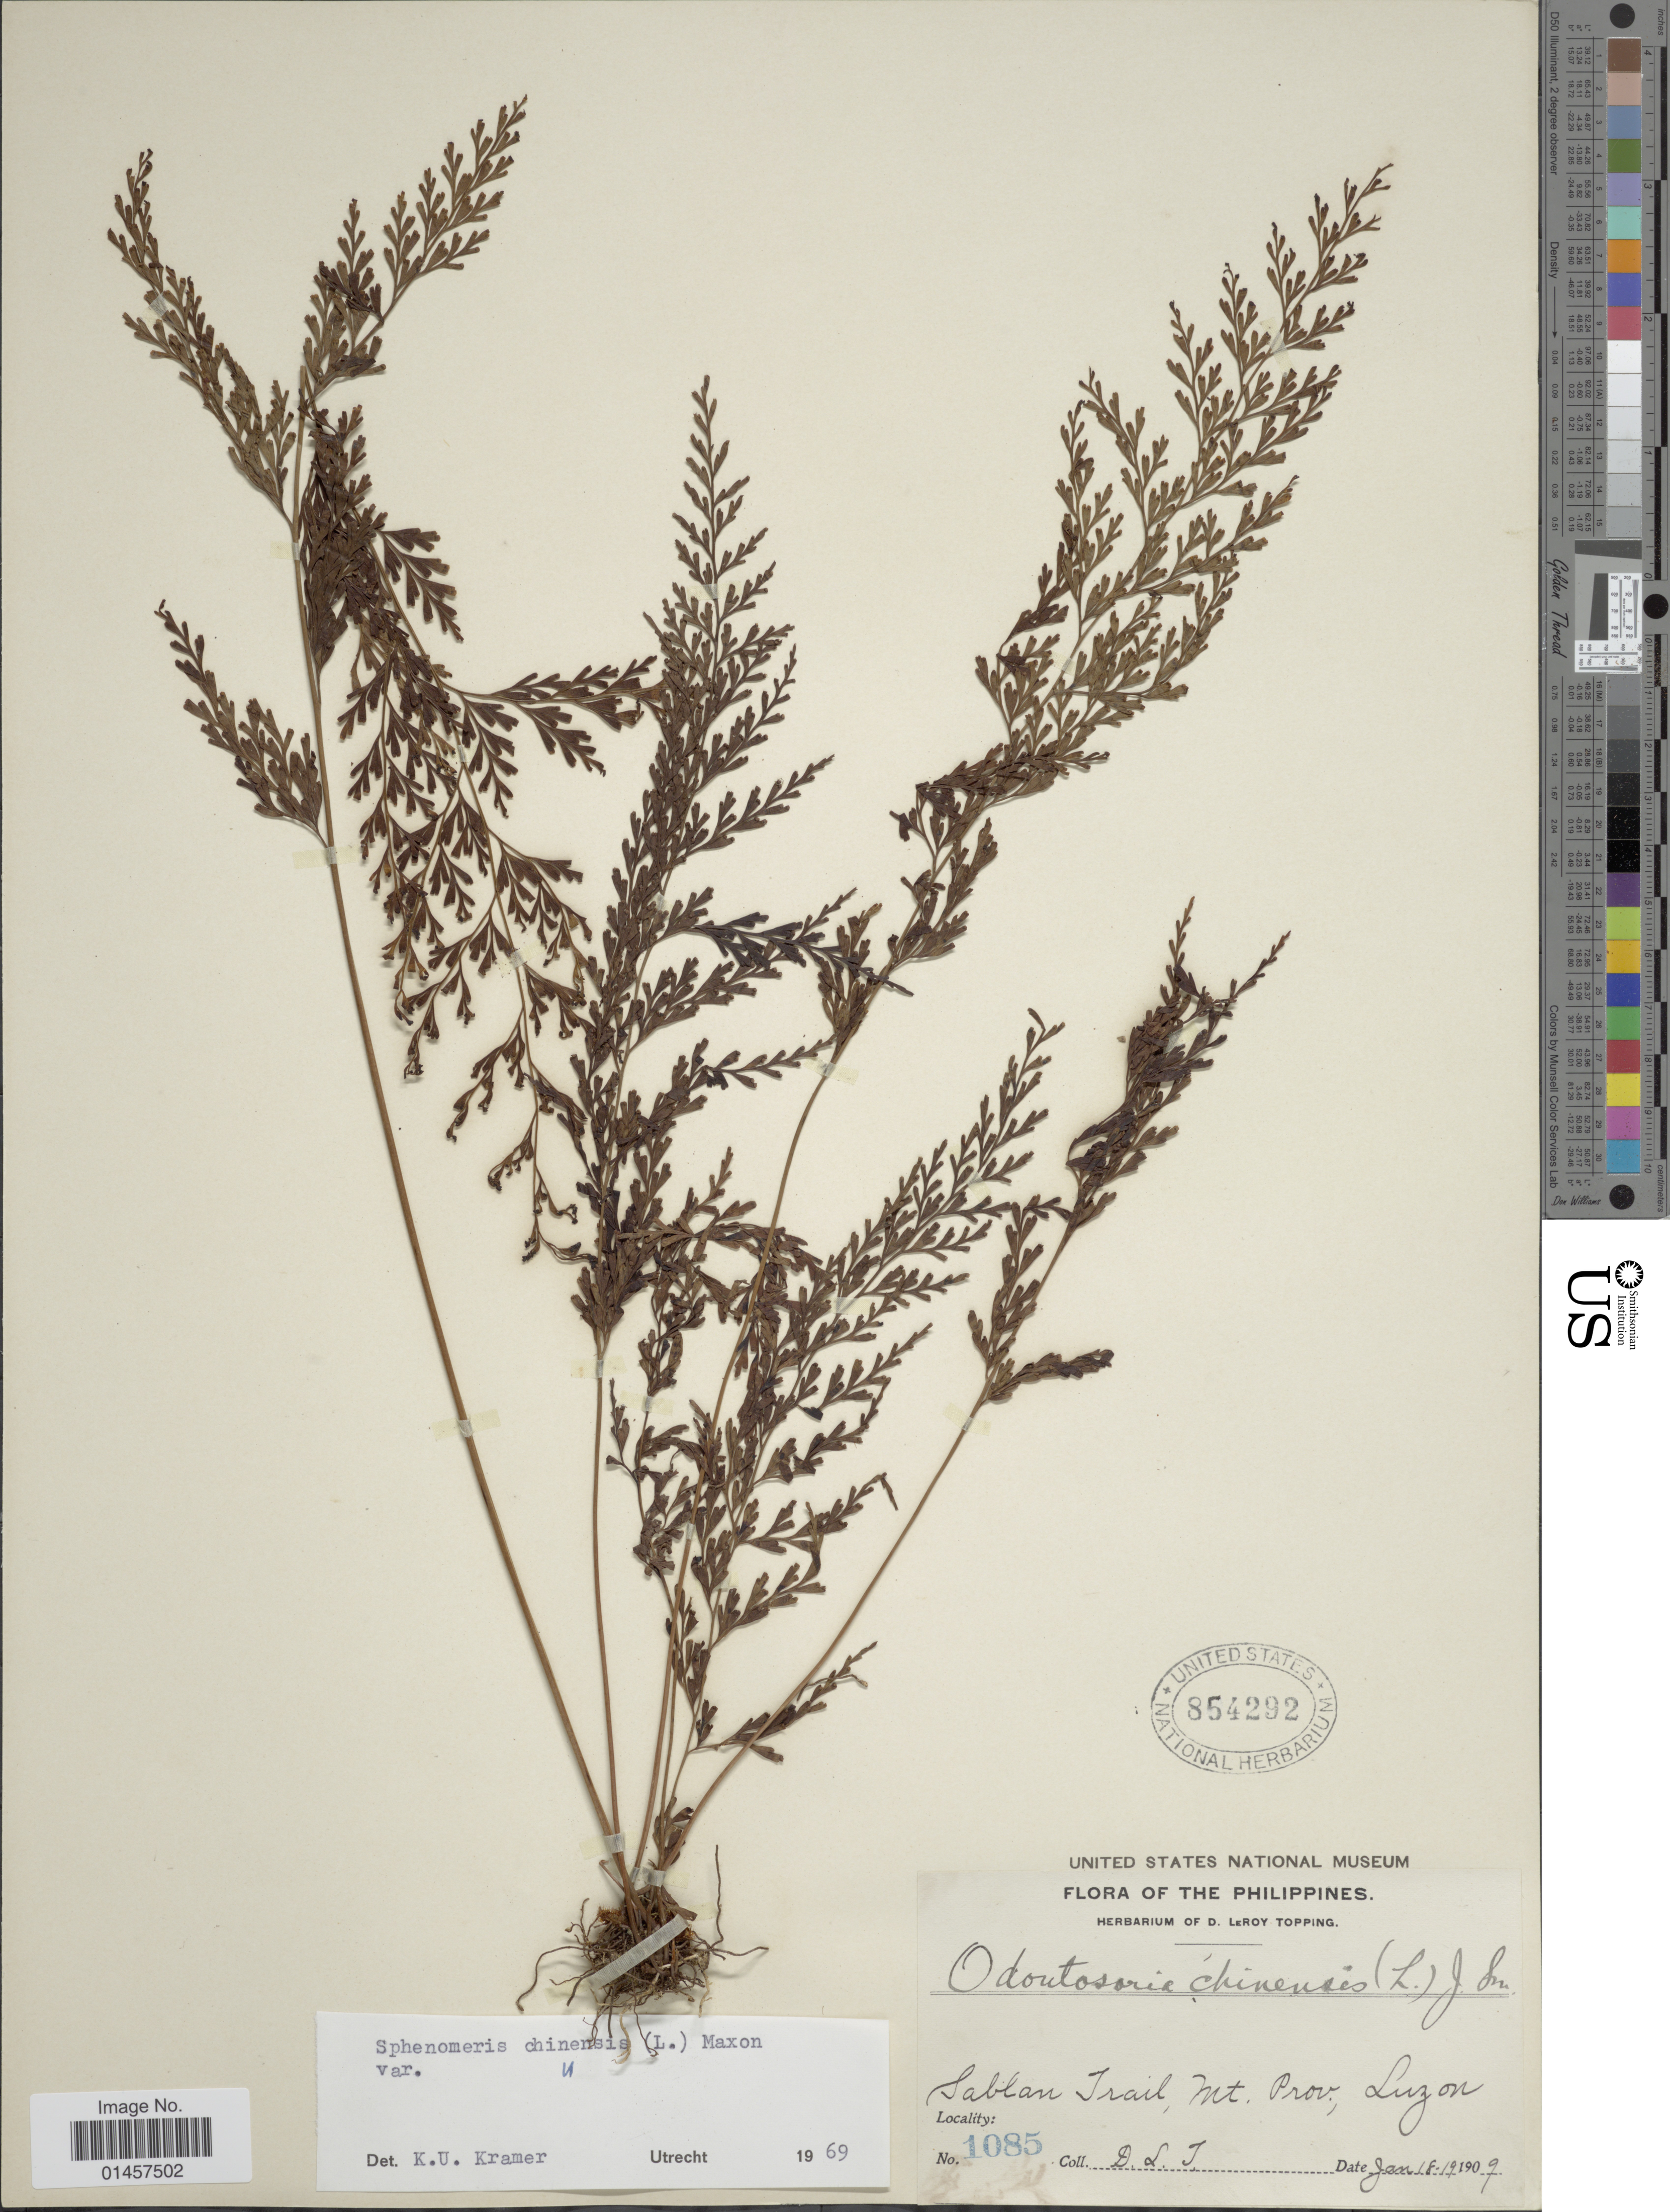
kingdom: Plantae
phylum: Tracheophyta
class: Polypodiopsida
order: Polypodiales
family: Lindsaeaceae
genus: Sphenomeris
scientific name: Sphenomeris chinensis var. chinensis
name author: (L.) Maxon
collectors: D. L. Topping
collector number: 1085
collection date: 1909-01-18/1909-01-19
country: Philippines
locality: Sablan Trail, Mt. Prov. Luzon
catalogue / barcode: US 854292